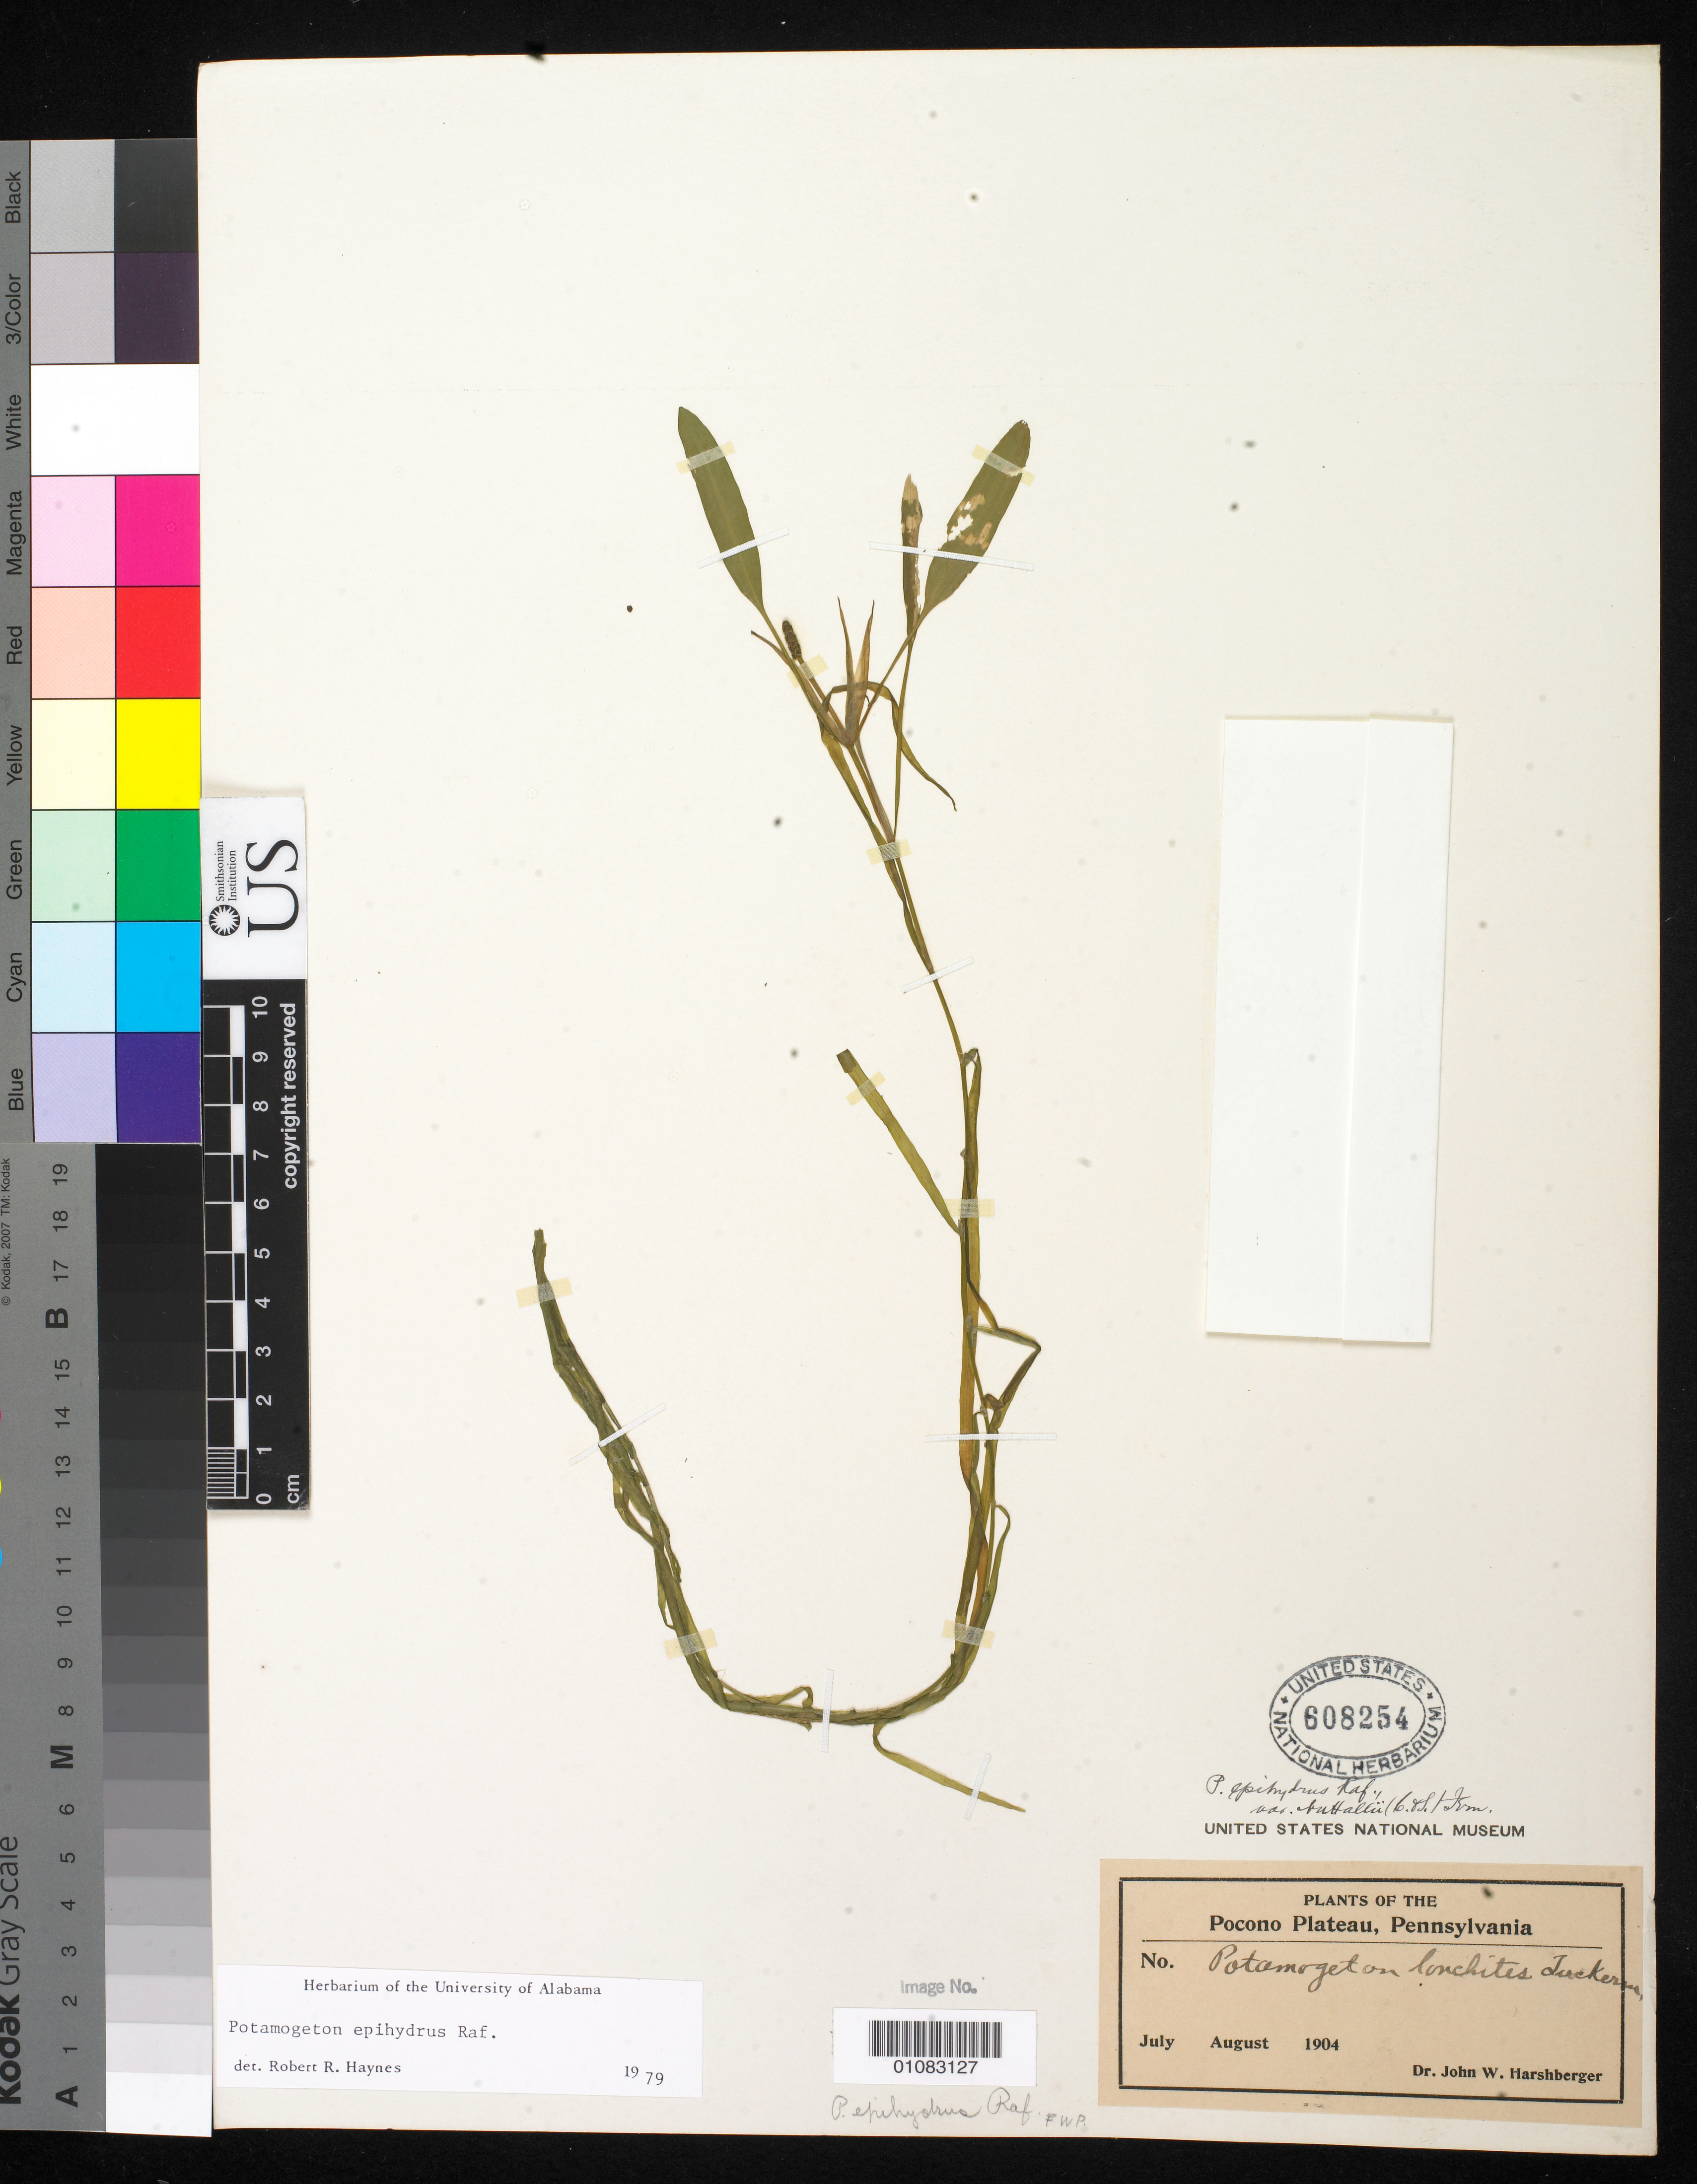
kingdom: Plantae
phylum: Tracheophyta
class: Liliopsida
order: Alismatales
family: Potamogetonaceae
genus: Potamogeton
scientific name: Potamogeton epihydrus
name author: Raf.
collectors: J. W. Harshberger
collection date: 1904-07/1904-08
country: United States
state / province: Pennsylvania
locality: Pocono Plateau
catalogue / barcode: US 608254